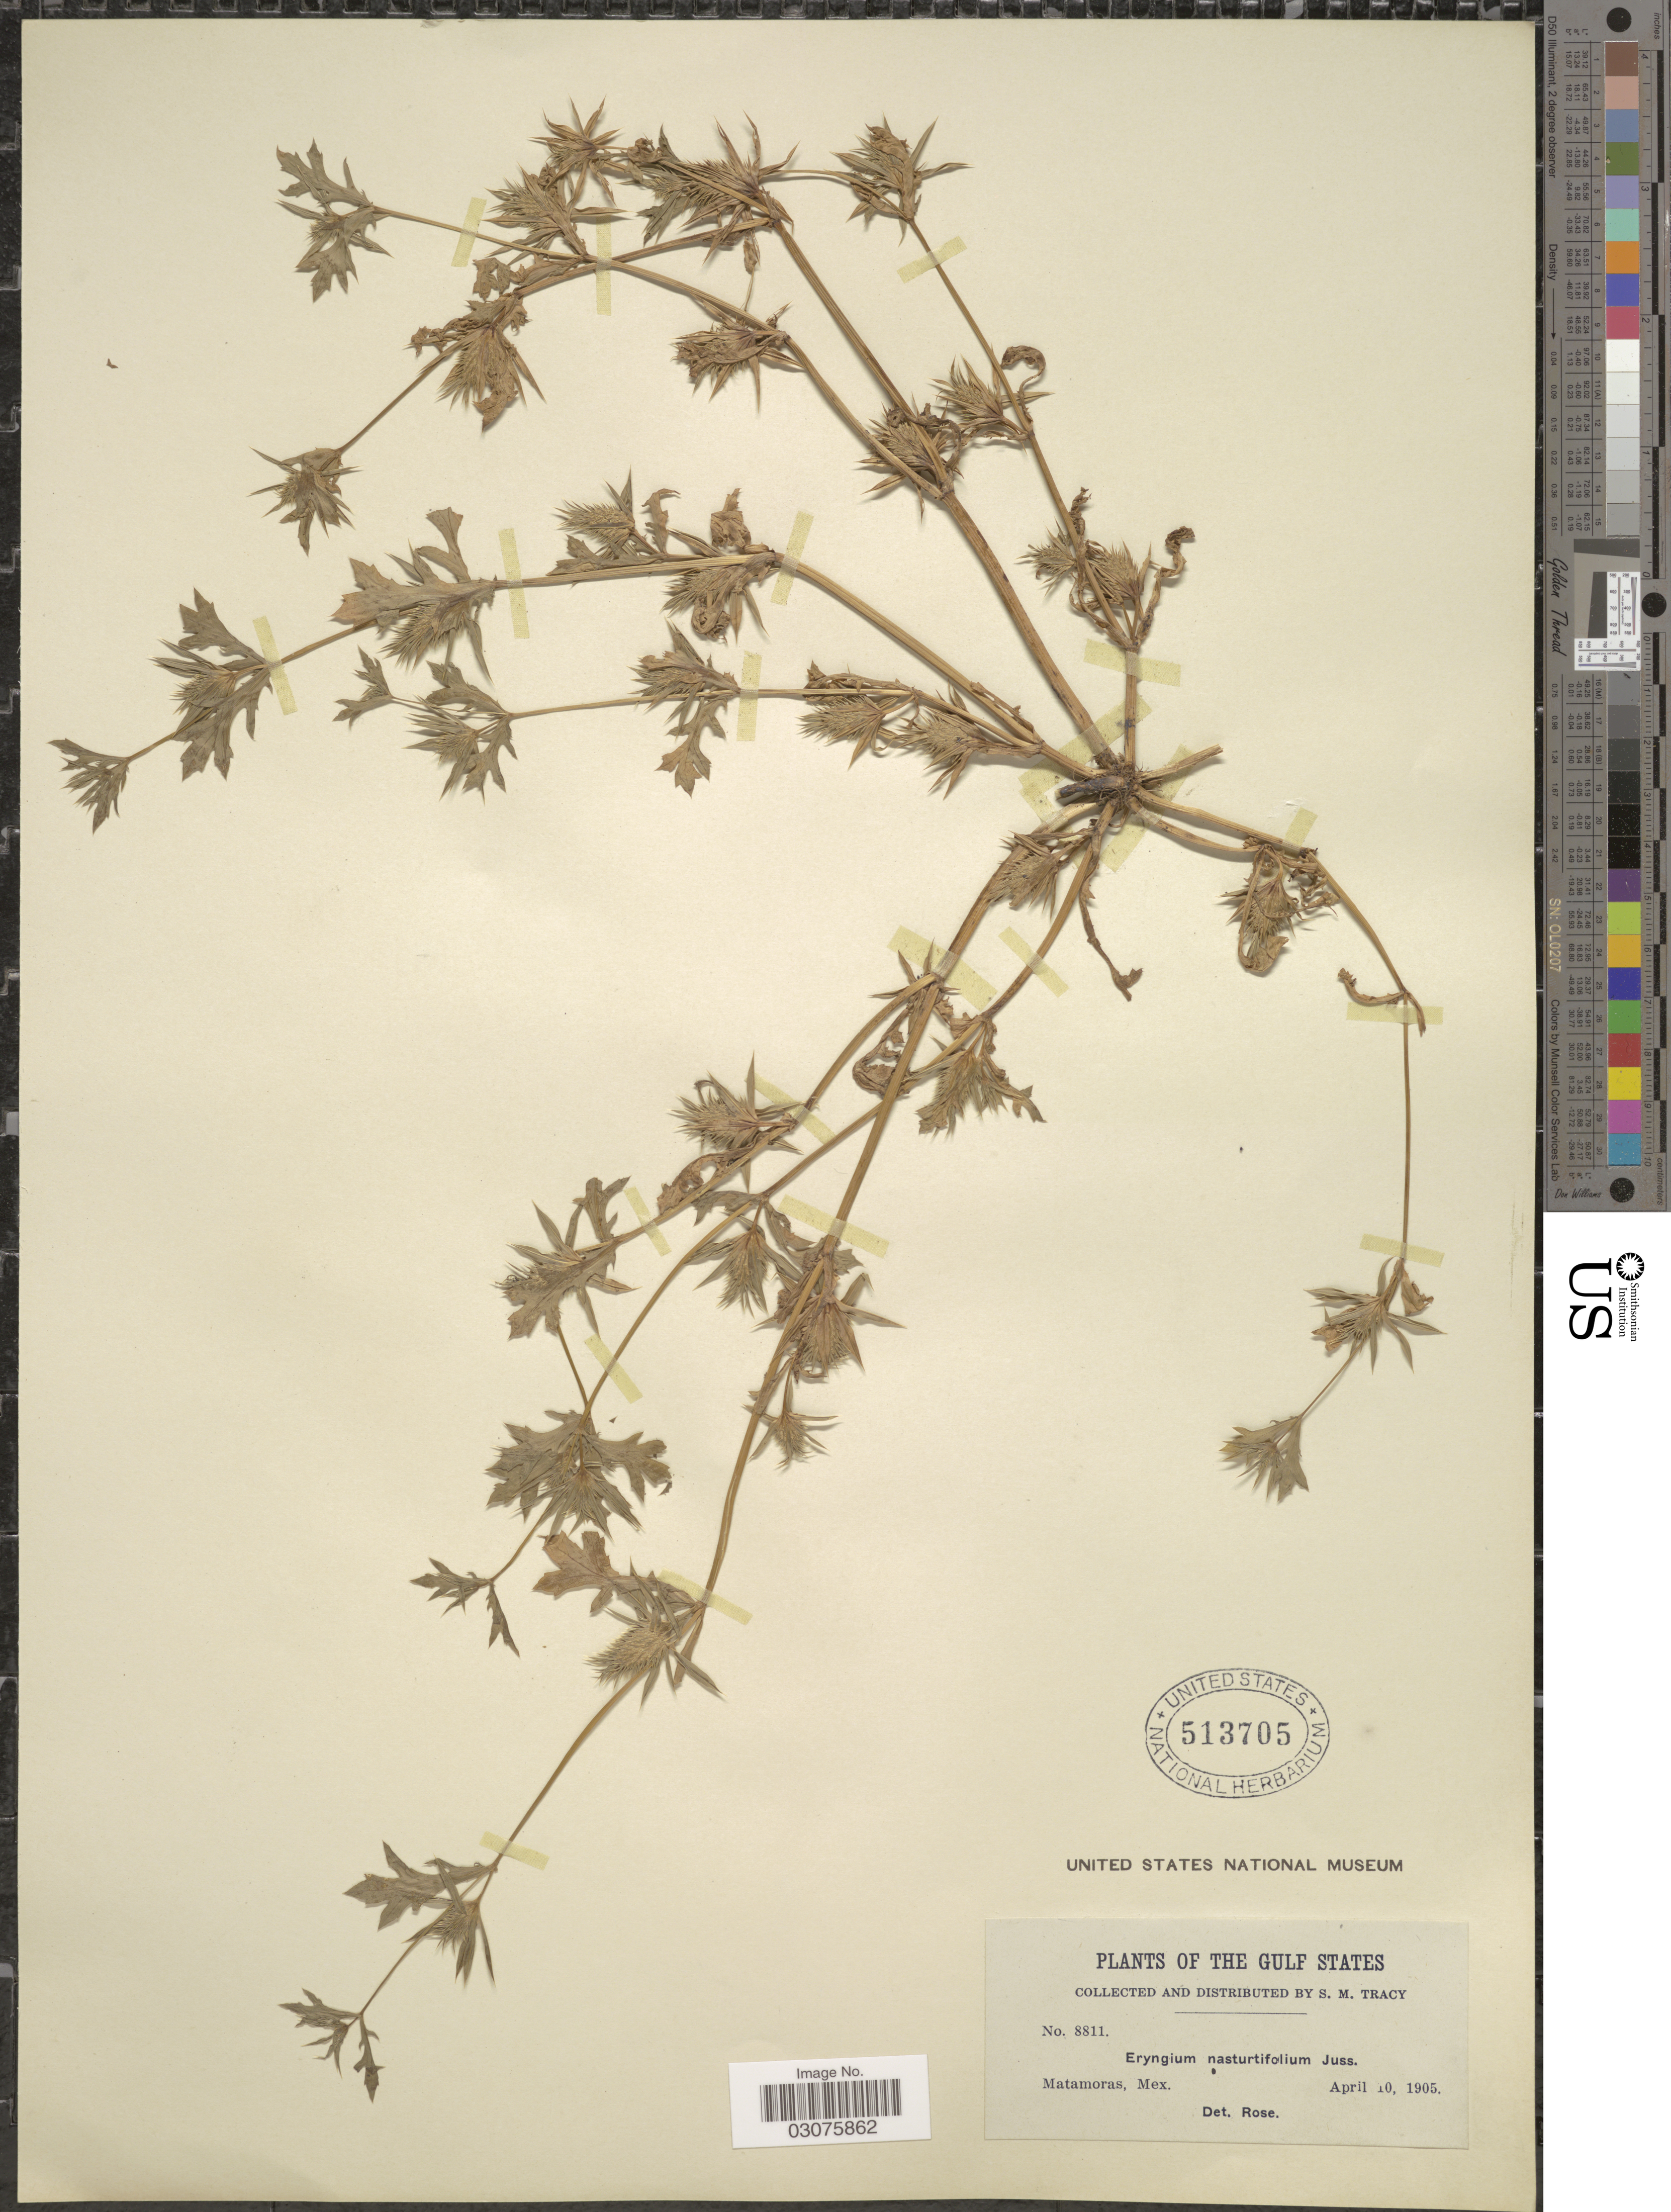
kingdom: Plantae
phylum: Tracheophyta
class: Magnoliopsida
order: Apiales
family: Apiaceae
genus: Eryngium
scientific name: Eryngium nasturtiifolium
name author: Juss. ex F. Delaroche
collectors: S. M. Tracy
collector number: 8811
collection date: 1905-04-10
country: Mexico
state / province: México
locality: Gulf States. Matamoras.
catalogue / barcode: US 513705